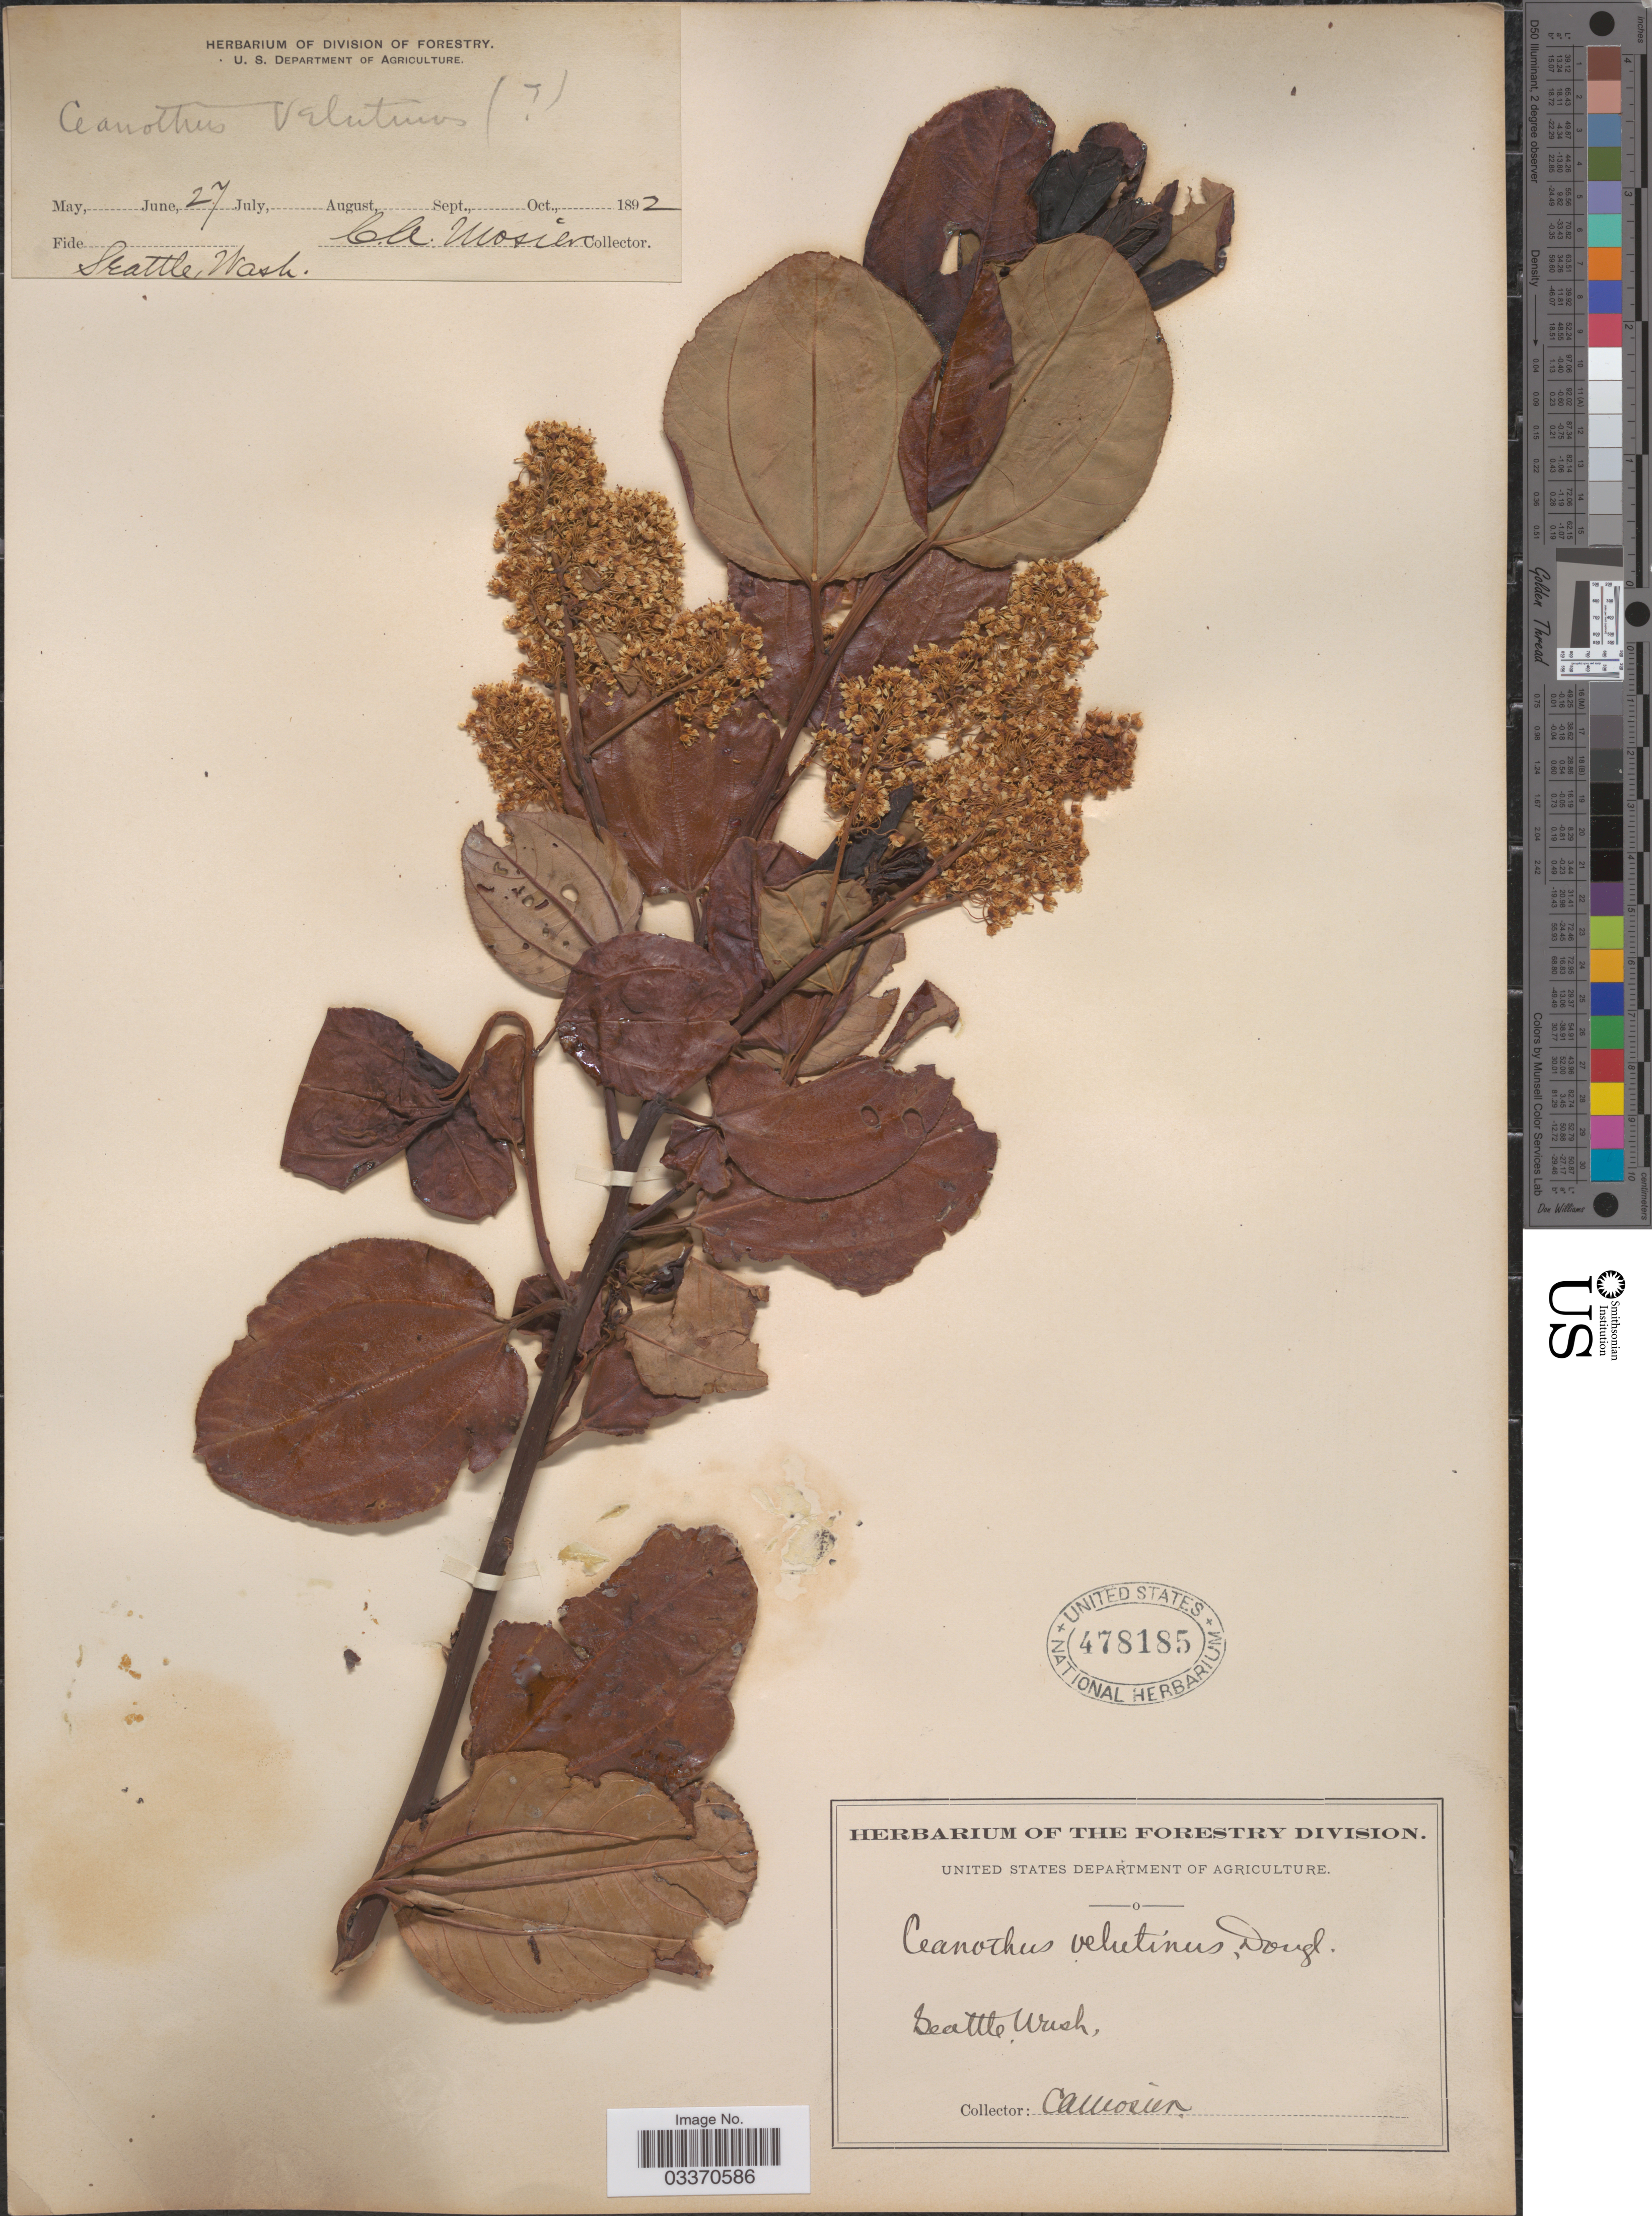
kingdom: Plantae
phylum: Tracheophyta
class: Magnoliopsida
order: Rosales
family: Rhamnaceae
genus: Ceanothus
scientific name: Ceanothus velutinus var. laevigatus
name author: Torr. & A. Gray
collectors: C. A. Mosier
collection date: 1892-06-27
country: United States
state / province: Washington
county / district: King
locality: Seattle.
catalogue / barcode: US 478185